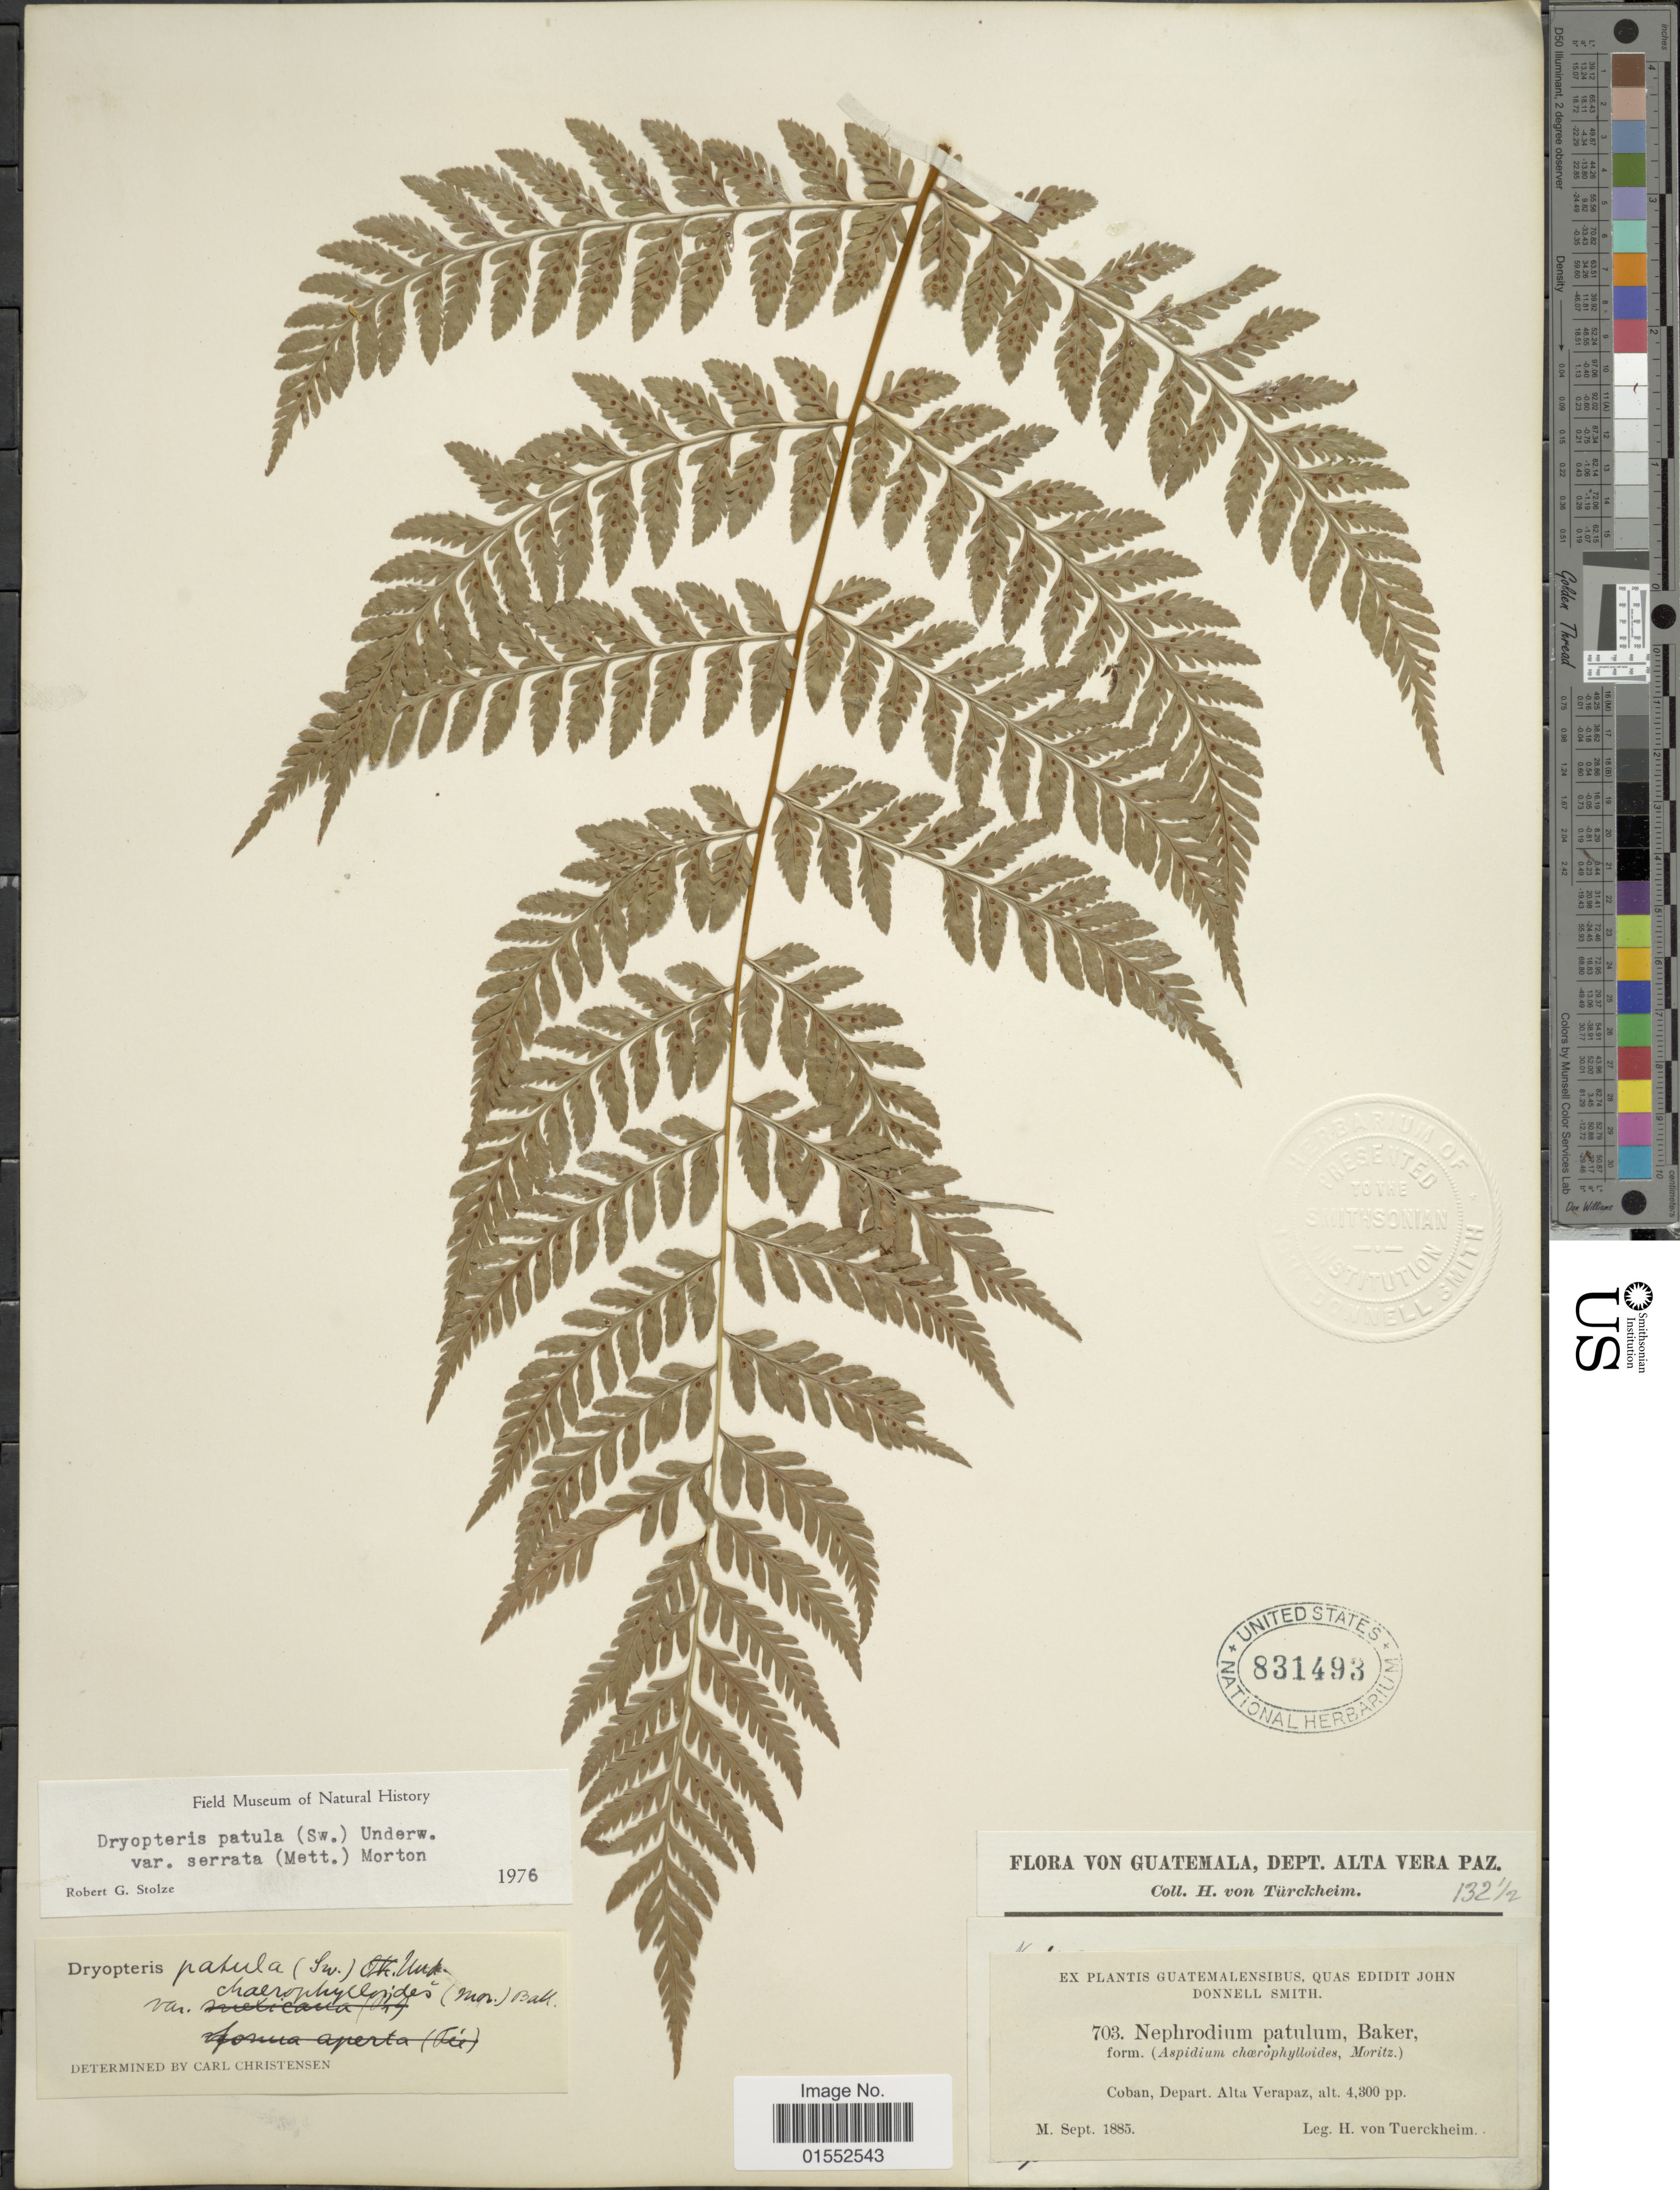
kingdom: Plantae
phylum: Tracheophyta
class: Polypodiopsida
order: Polypodiales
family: Dryopteridaceae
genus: Dryopteris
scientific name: Dryopteris patula var. serrata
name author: (Mett.) C.V. Morton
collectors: H. von Türckheim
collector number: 703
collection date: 1885-09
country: Guatemala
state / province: Alta Verapaz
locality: Coban, Depart. Alta Verapaz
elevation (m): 1311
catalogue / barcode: US 831493